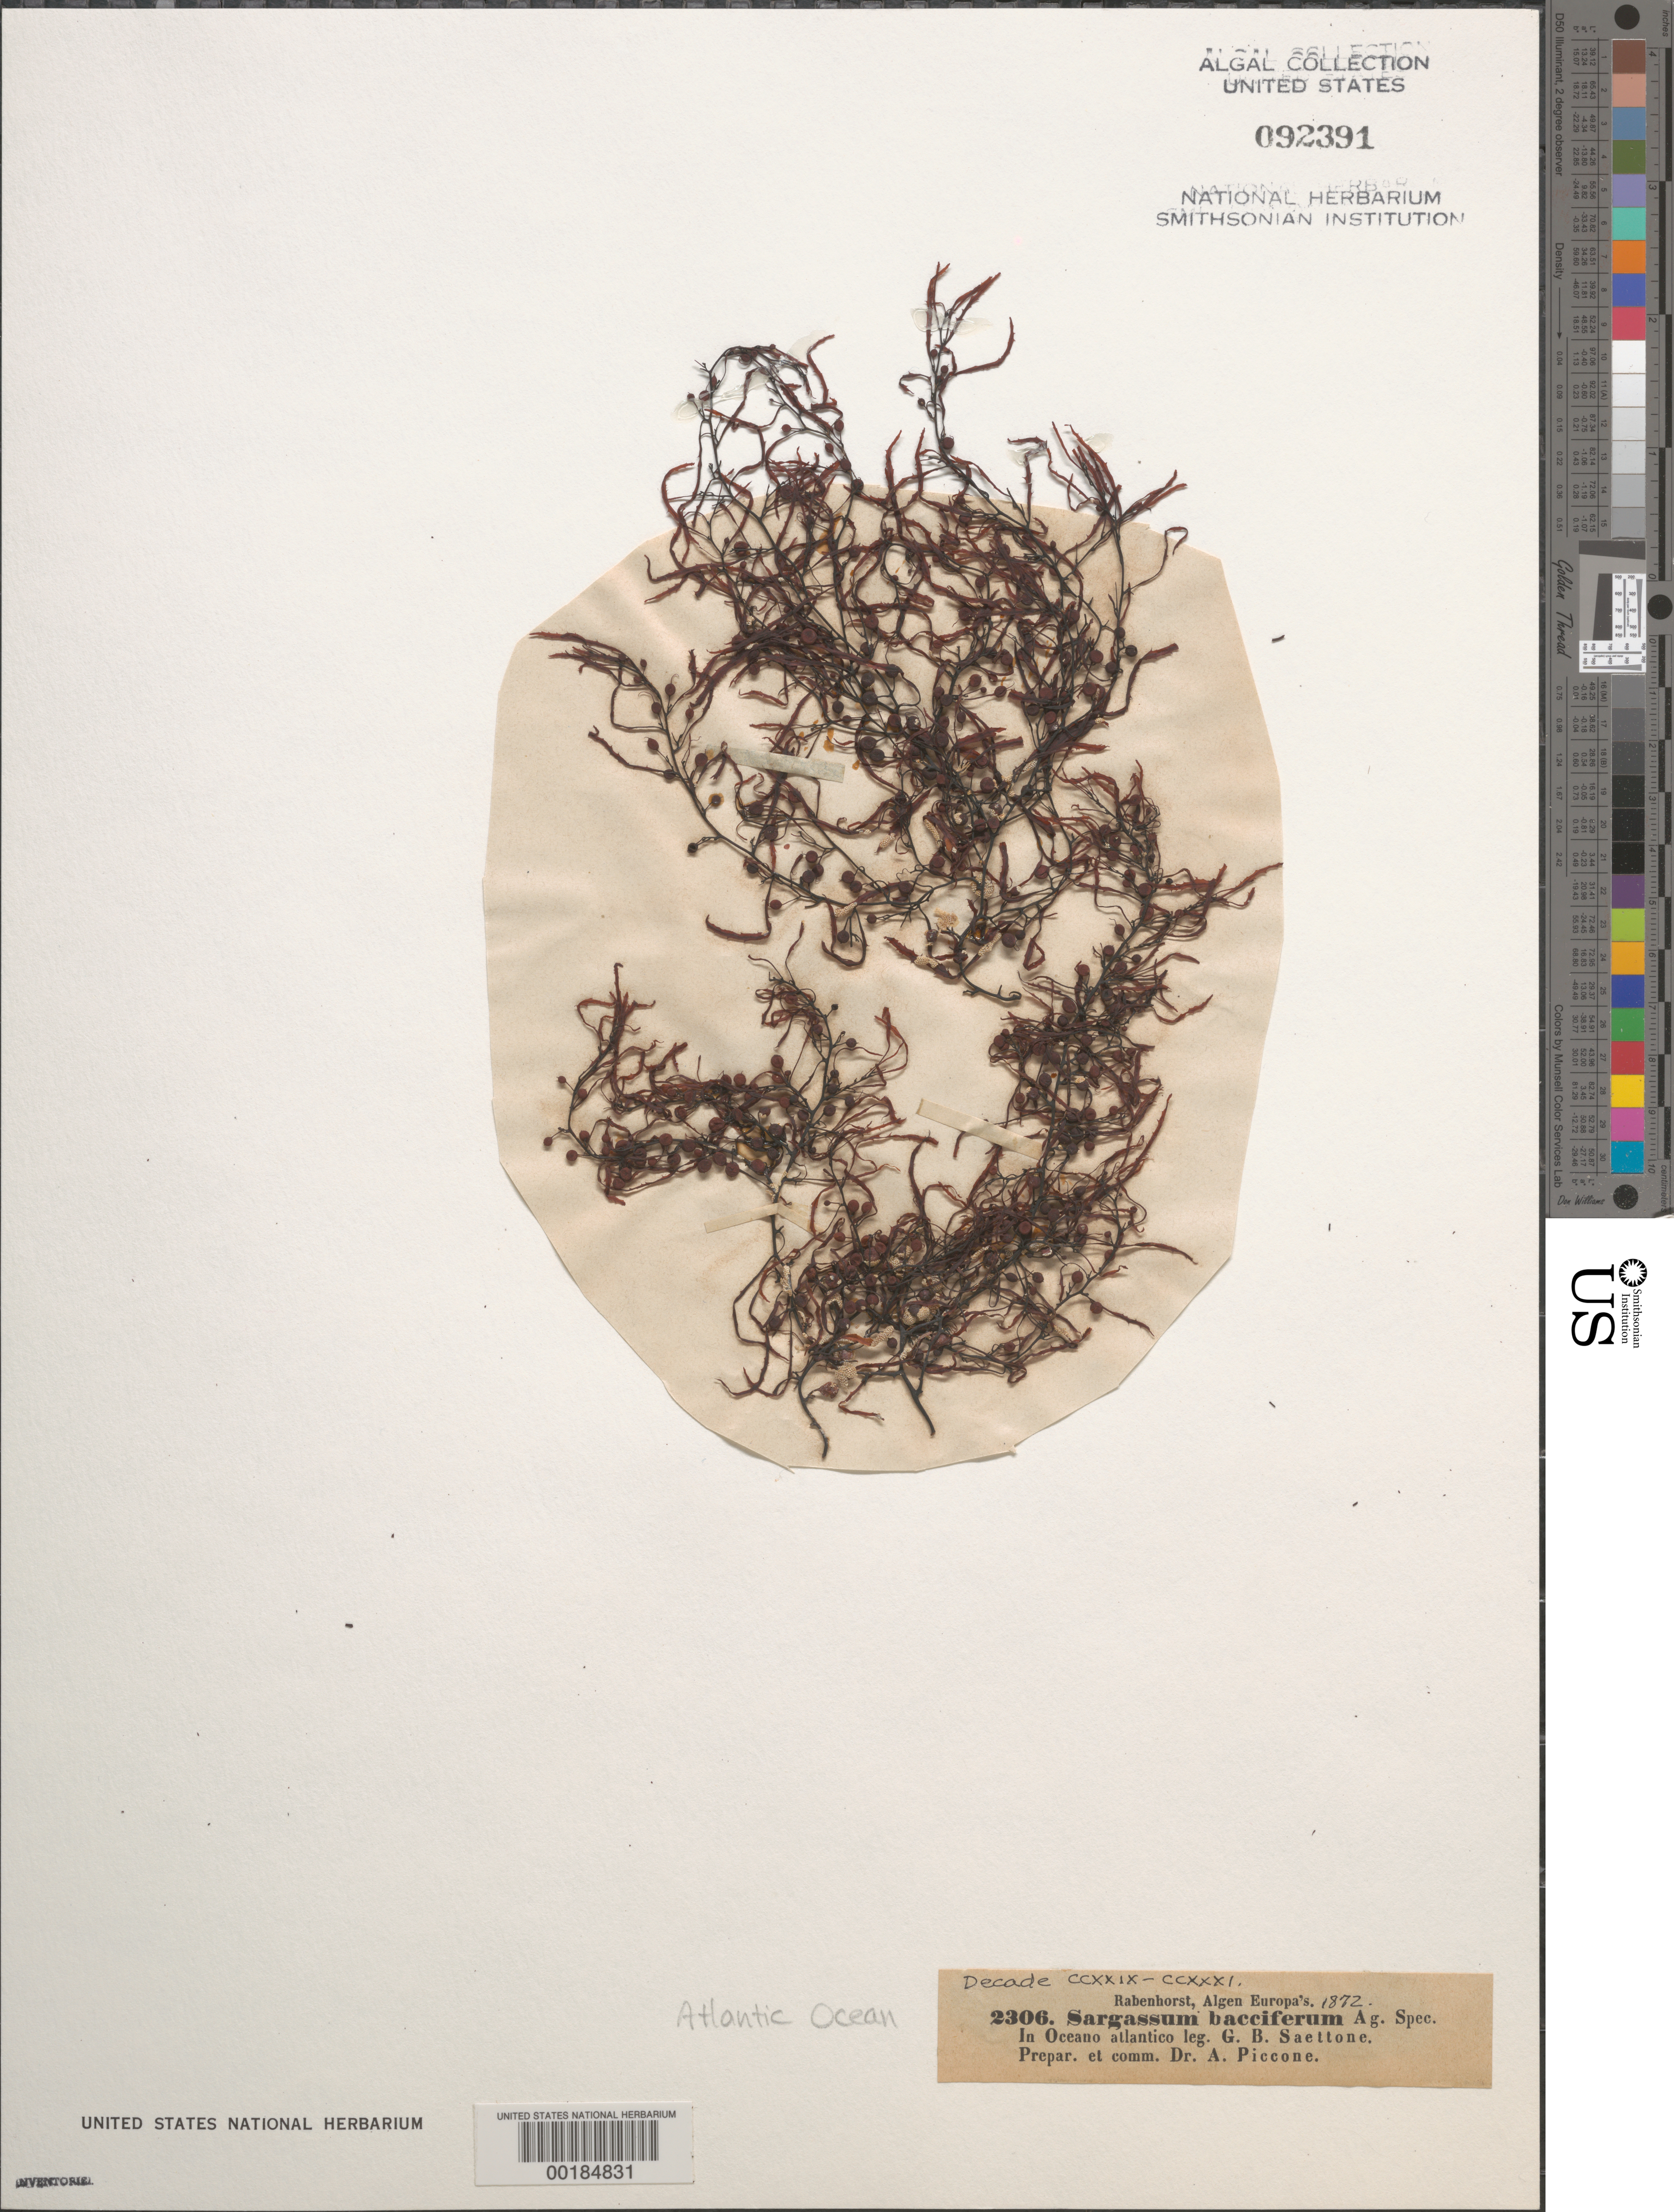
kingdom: Chromista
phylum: Ochrophyta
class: Phaeophyceae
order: Fucales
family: Sargassaceae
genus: Sargassum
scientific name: Sargassum natans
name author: (L.) Gaillon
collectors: G. Saettone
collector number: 2306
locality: Atlantic ocean (oceano atlantico)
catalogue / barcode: US 92391